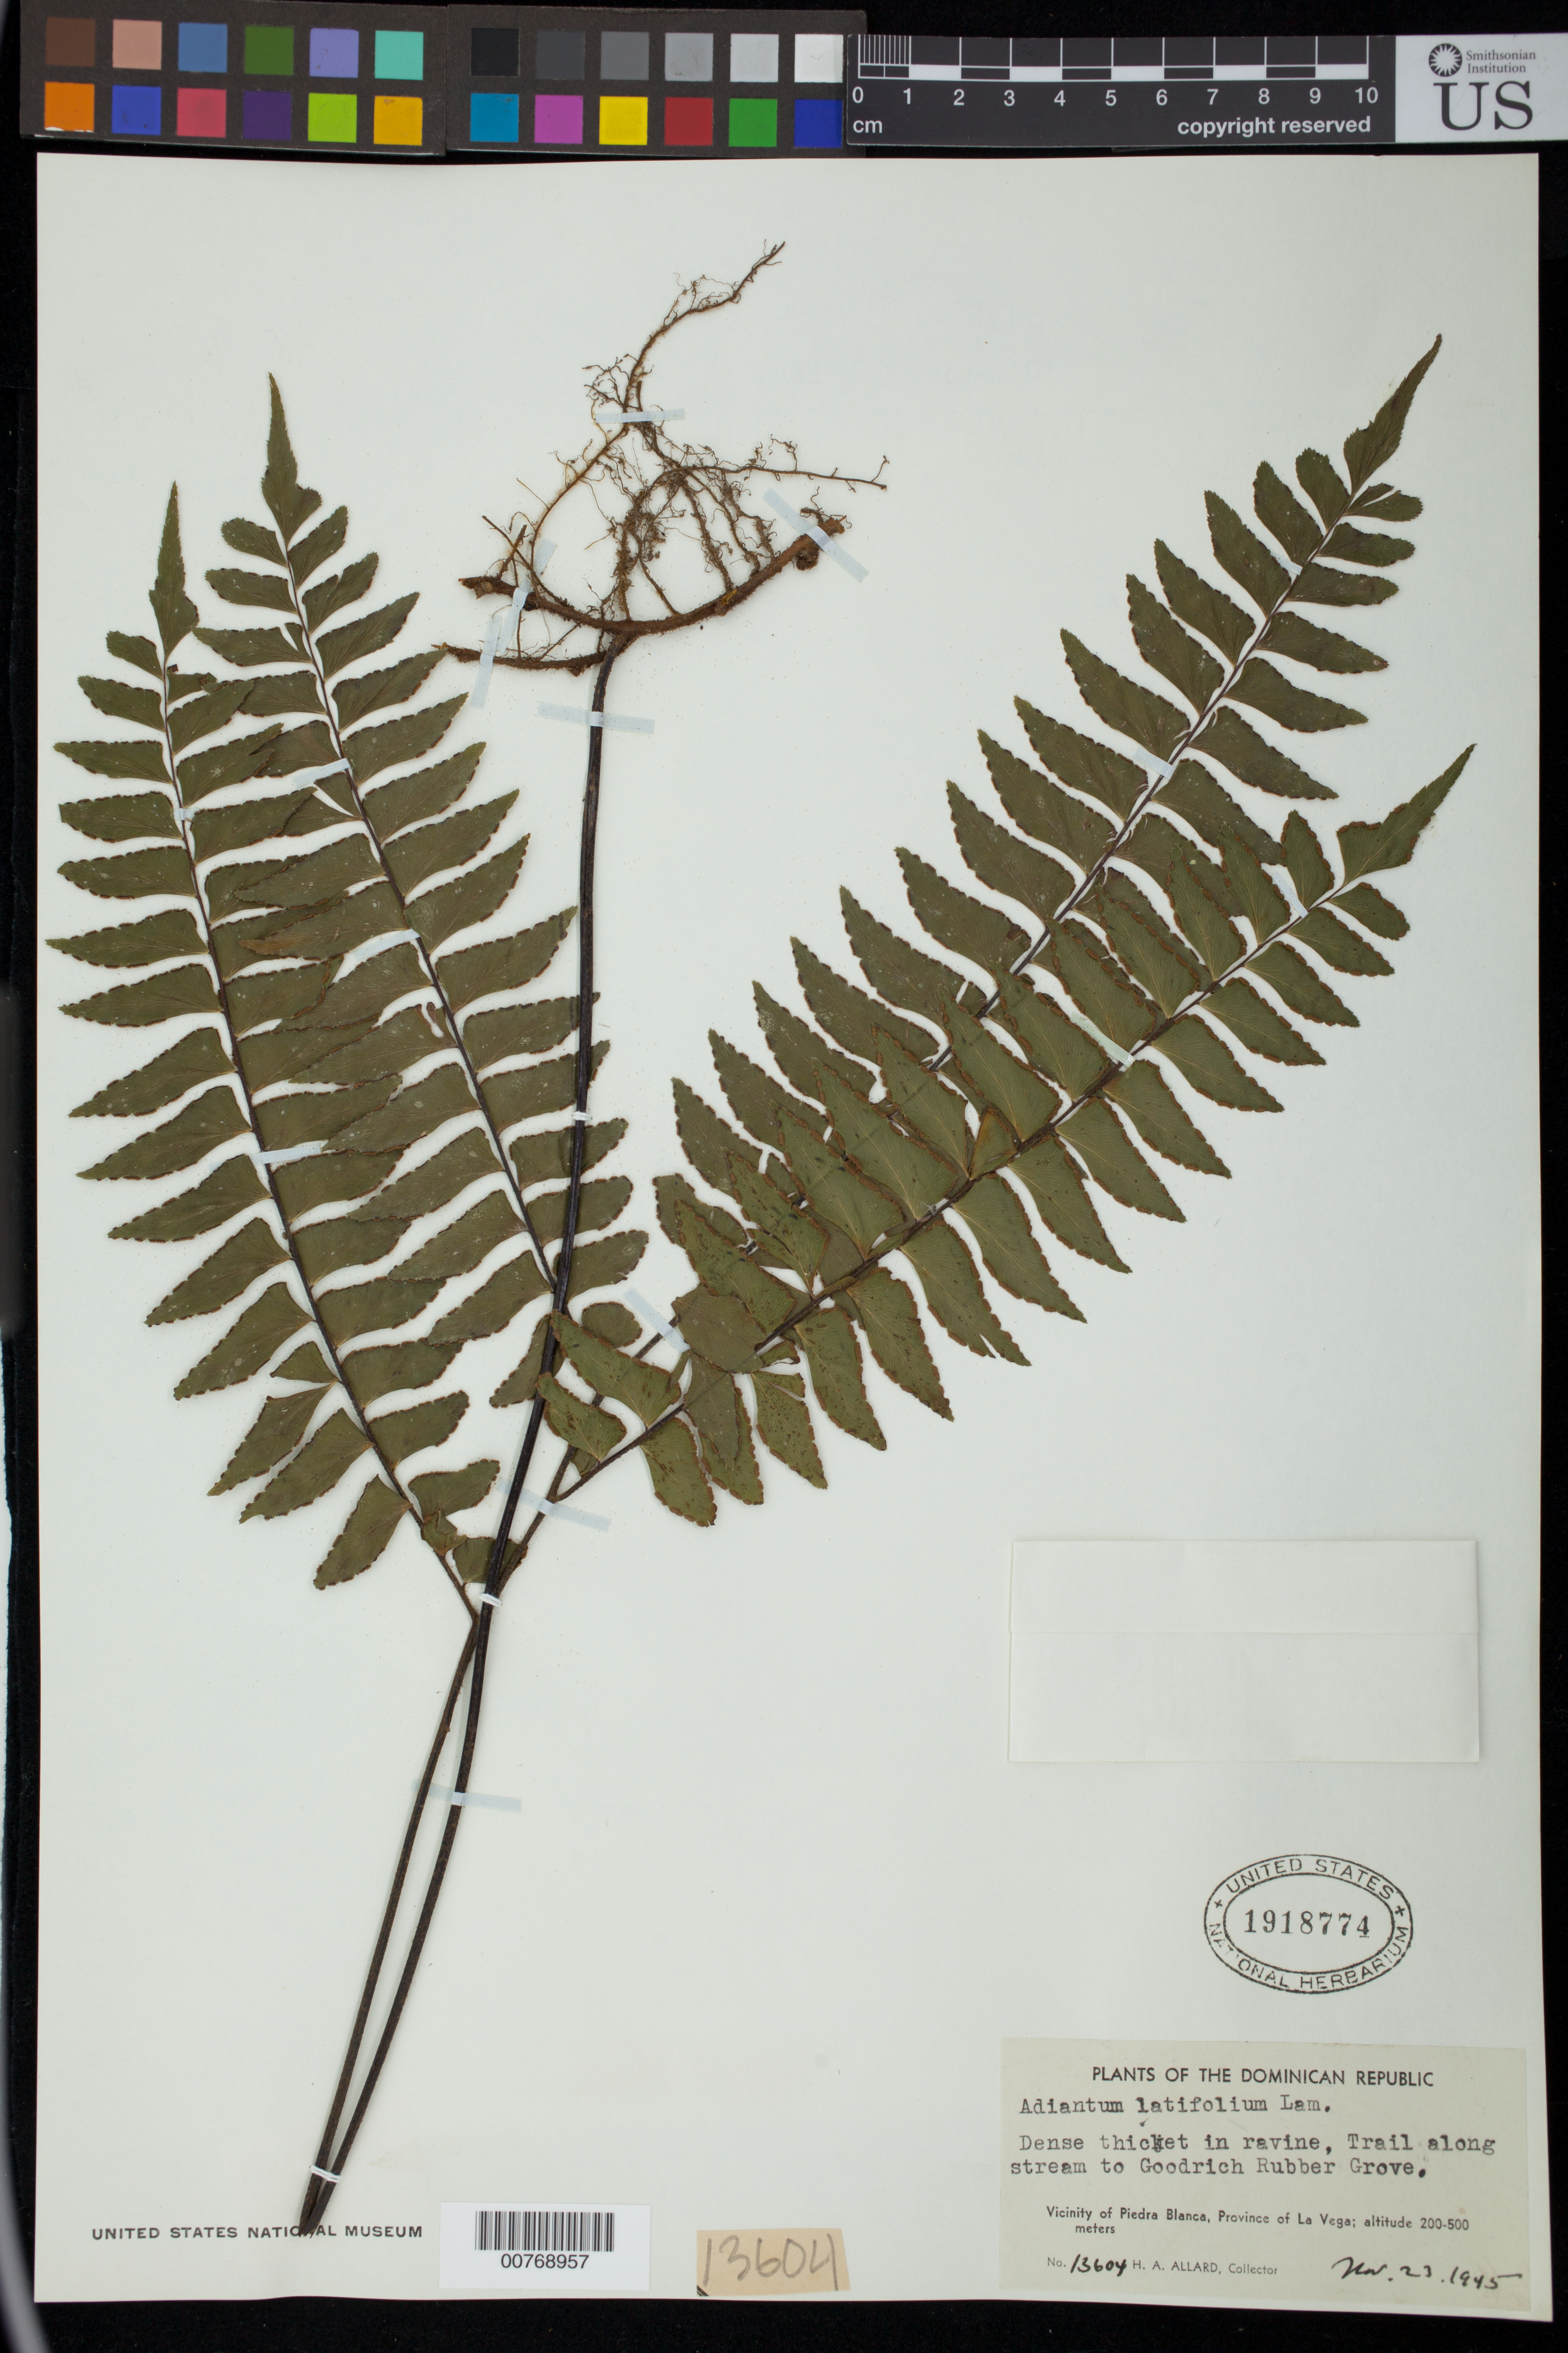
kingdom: Plantae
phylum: Tracheophyta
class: Polypodiopsida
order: Polypodiales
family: Pteridaceae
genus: Adiantum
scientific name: Adiantum latifolium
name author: Lam.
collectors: H. A. Allard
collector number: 13604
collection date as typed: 23 Nov 1945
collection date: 1945-11-23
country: Dominican Republic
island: Hispaniola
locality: Vicinity of Piedra Blanca, Province of La Vega, trail along stream to Goodrich Rubber Grove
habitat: Dense thicket in ravine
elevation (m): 200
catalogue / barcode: US 1918774